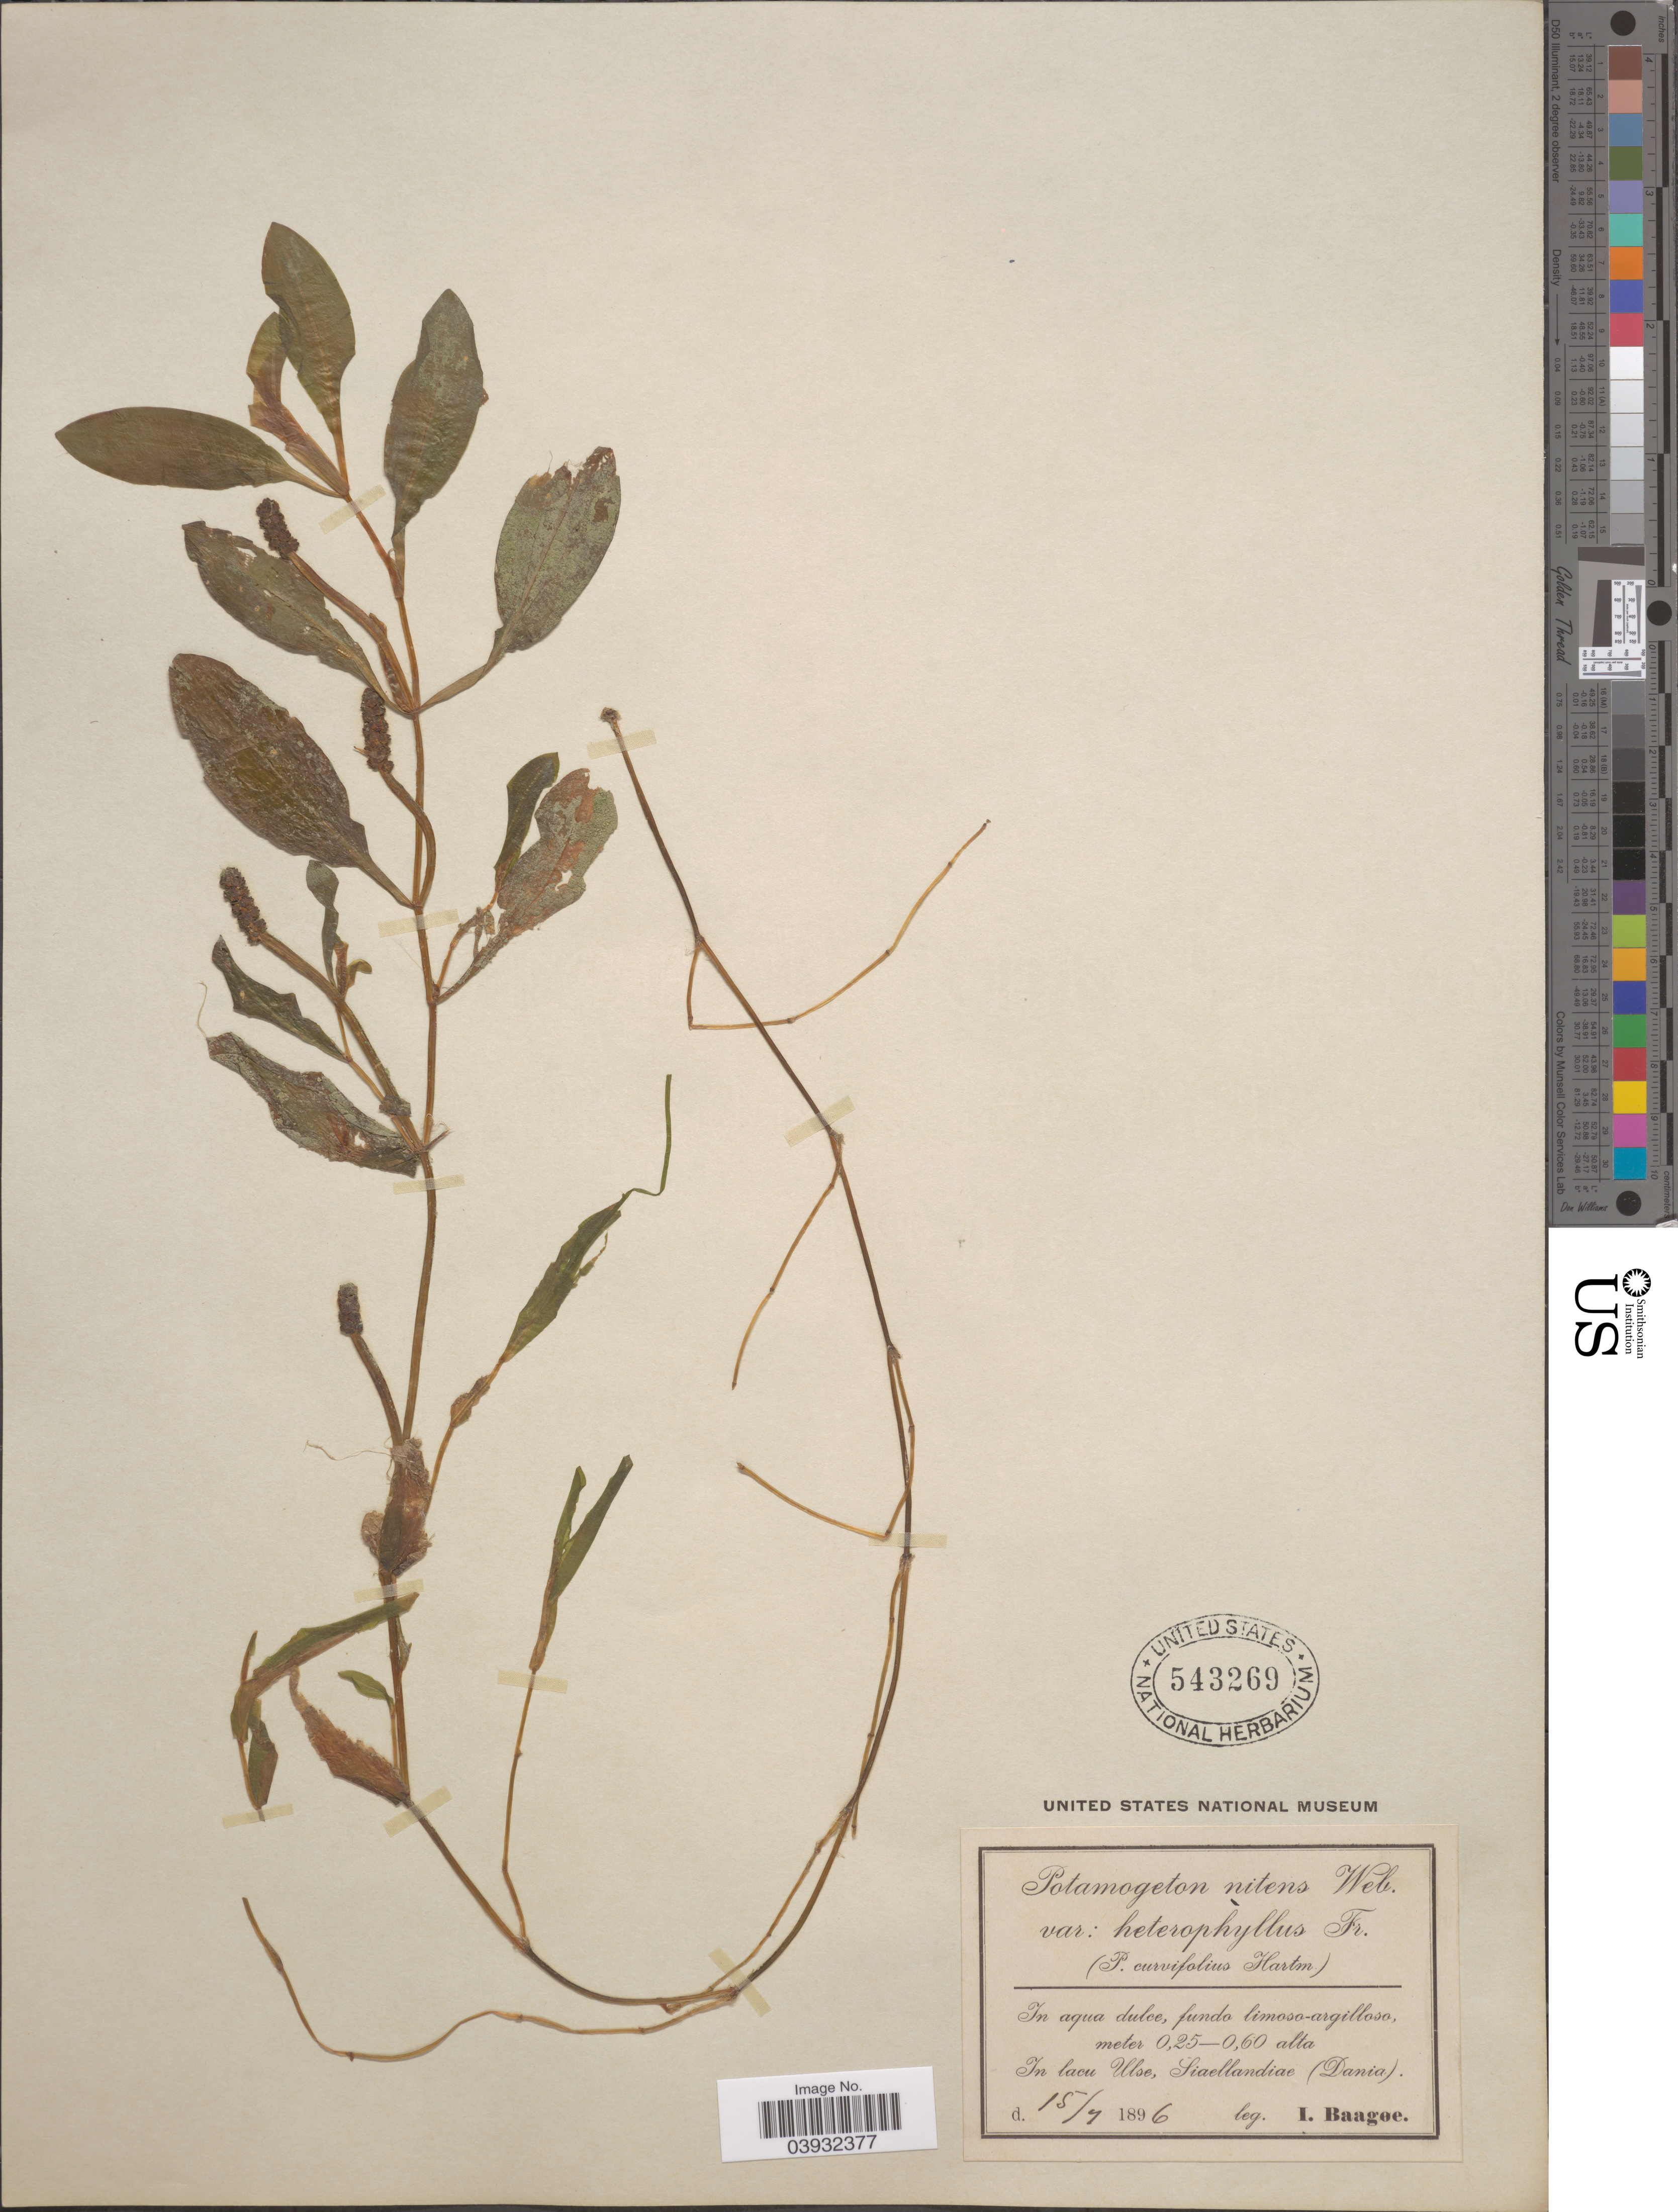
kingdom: Plantae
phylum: Tracheophyta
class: Liliopsida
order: Alismatales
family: Potamogetonaceae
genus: Potamogeton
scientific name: Potamogeton nitens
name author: Willd. ex Cham. & Schltdl.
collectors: I. Baagøe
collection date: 1896-07-15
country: Denmark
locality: In lacu Ulse, Siaellandiae (Dania).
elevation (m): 0.25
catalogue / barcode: US 543269